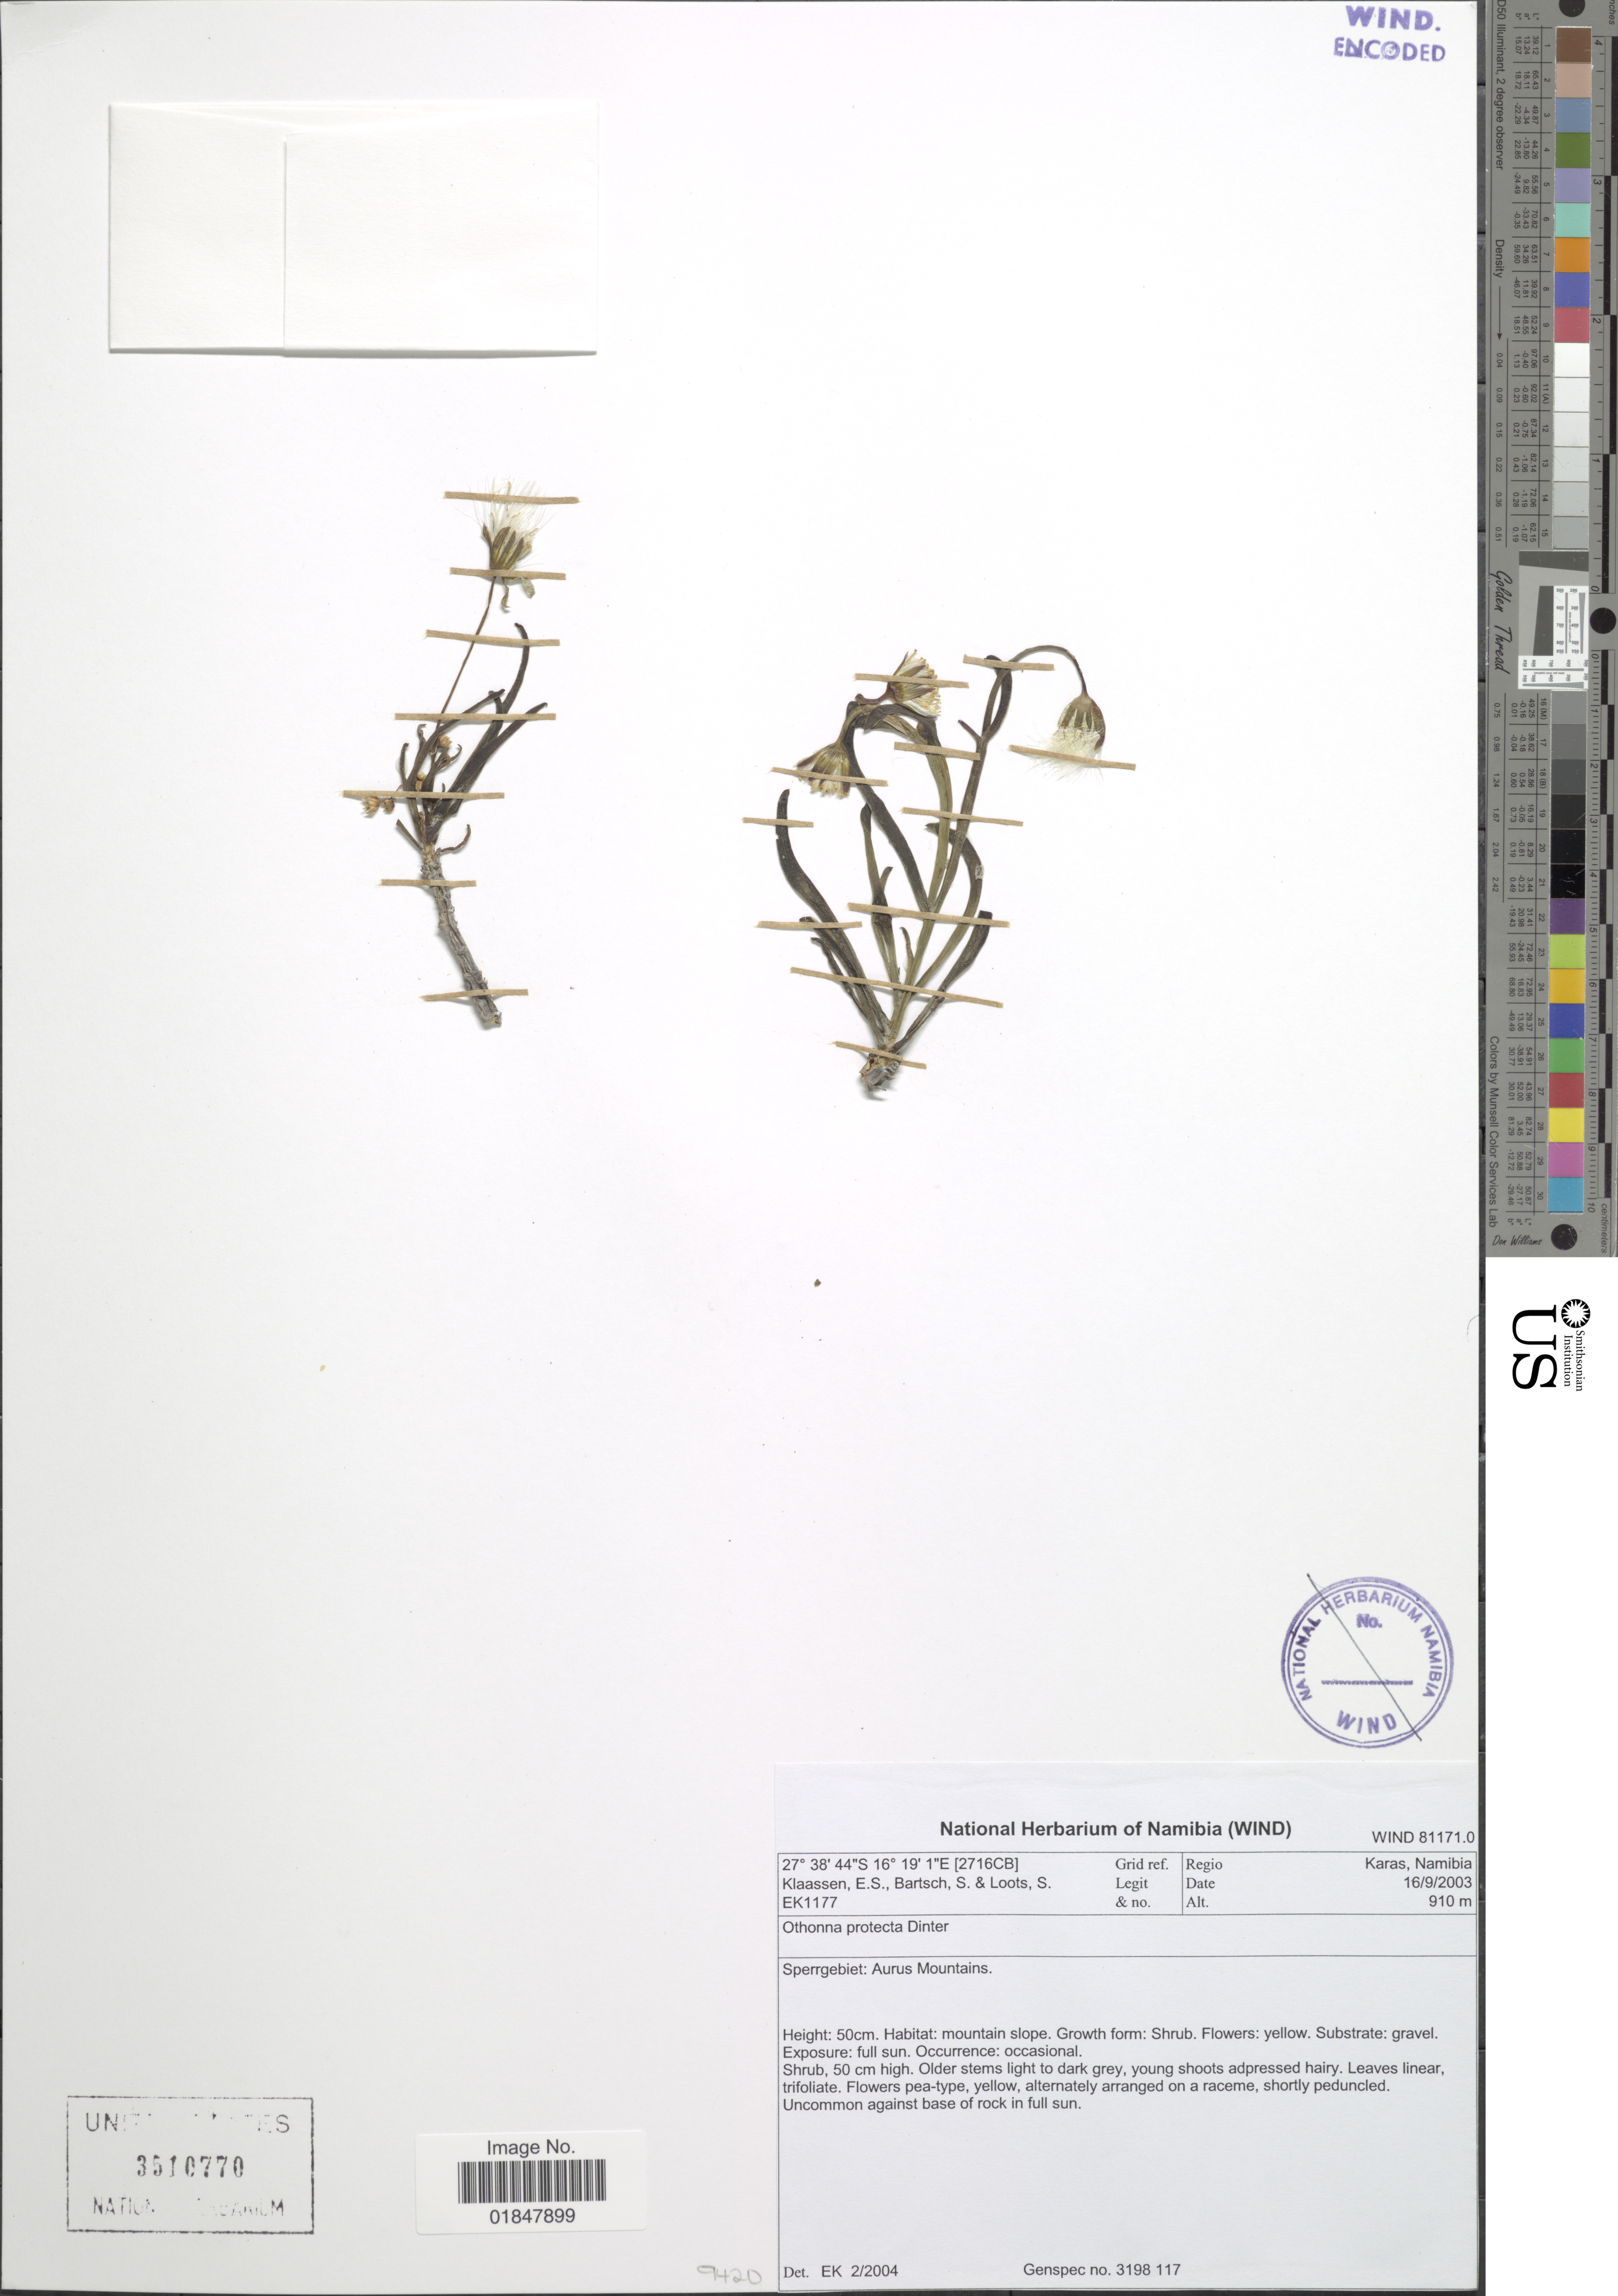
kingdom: Plantae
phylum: Tracheophyta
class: Magnoliopsida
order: Asterales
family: Asteraceae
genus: Othonna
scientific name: Othonna protecta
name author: Dinter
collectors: E. S. Klaassen, S. Bartsch & S. Loots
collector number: EK1177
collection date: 2003-09-16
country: Namibia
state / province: Karas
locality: Sperrgebiet: Aurus Mountains (2716CB)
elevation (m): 910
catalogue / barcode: US 3510770